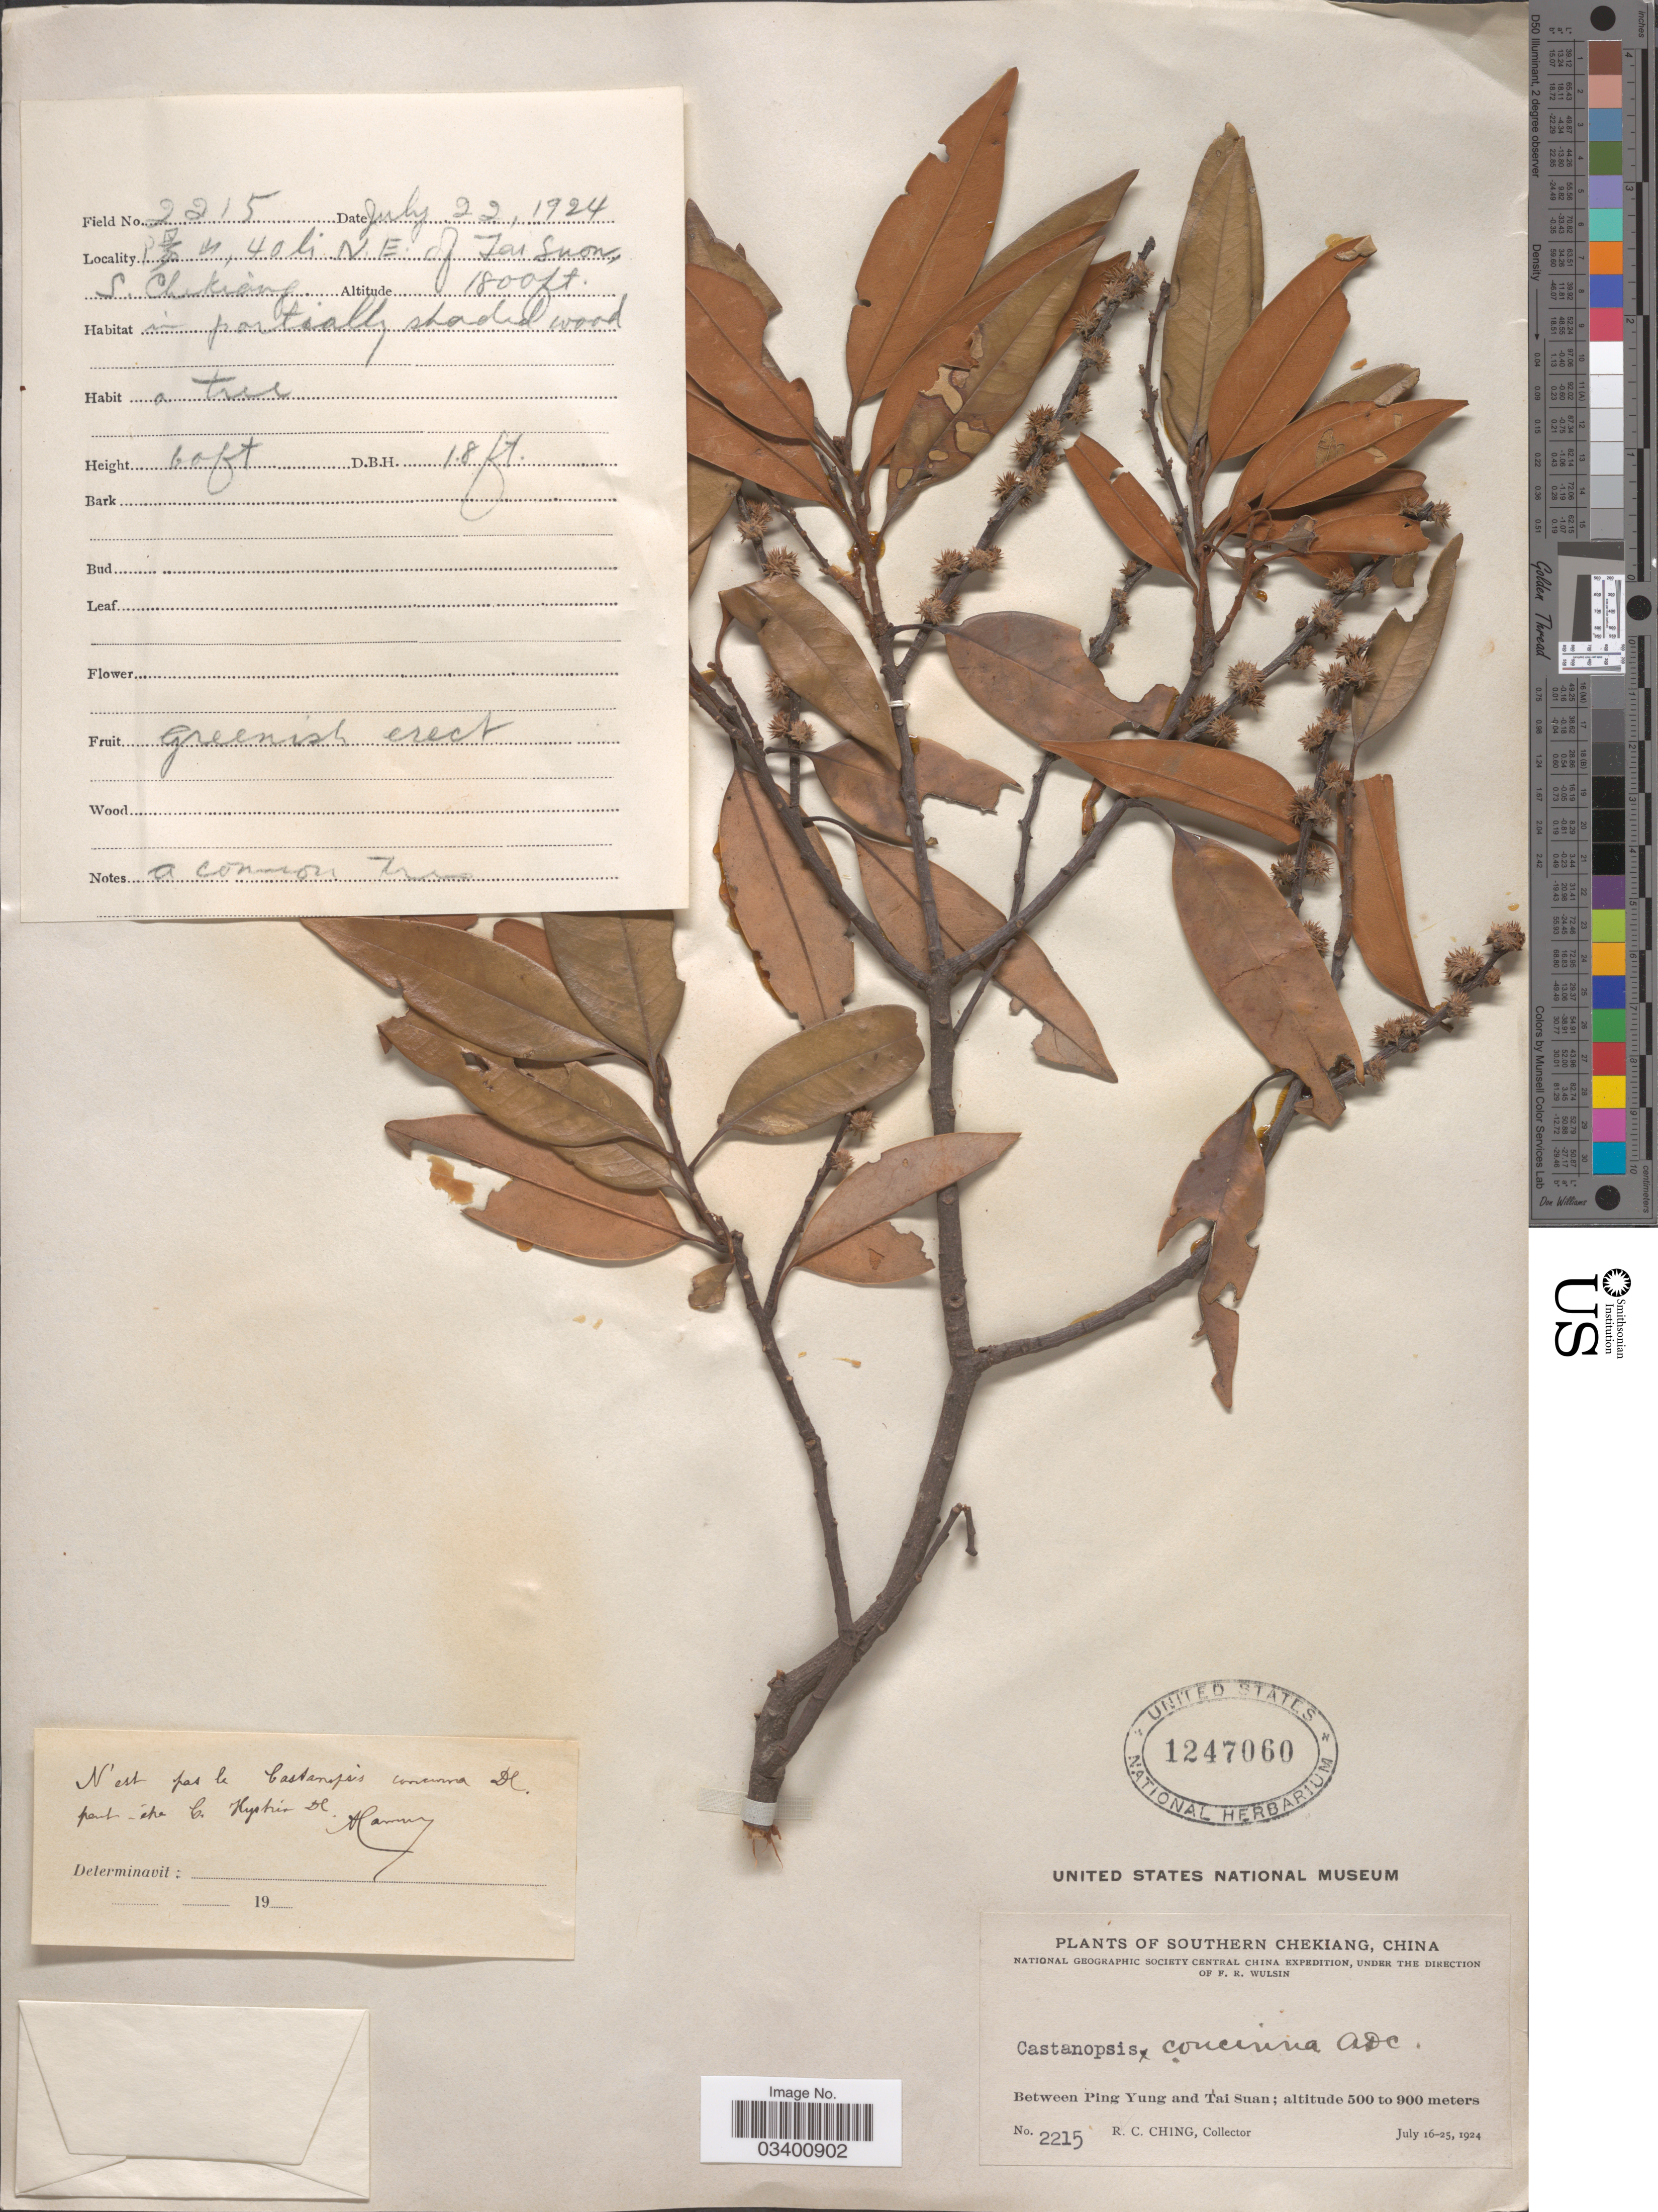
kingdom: Plantae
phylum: Tracheophyta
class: Magnoliopsida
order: Fagales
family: Fagaceae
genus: Castanopsis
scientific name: Castanopsis concinna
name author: (Champ. & Benth.) A. DC.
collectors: R. C. Ching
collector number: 2215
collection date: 1924-07-22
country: China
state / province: Zhejiang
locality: Southern Chekiang. Between Ping Yung and Tai Suan. 40 li. N.E. of San Suon.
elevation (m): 549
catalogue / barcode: US 1247060